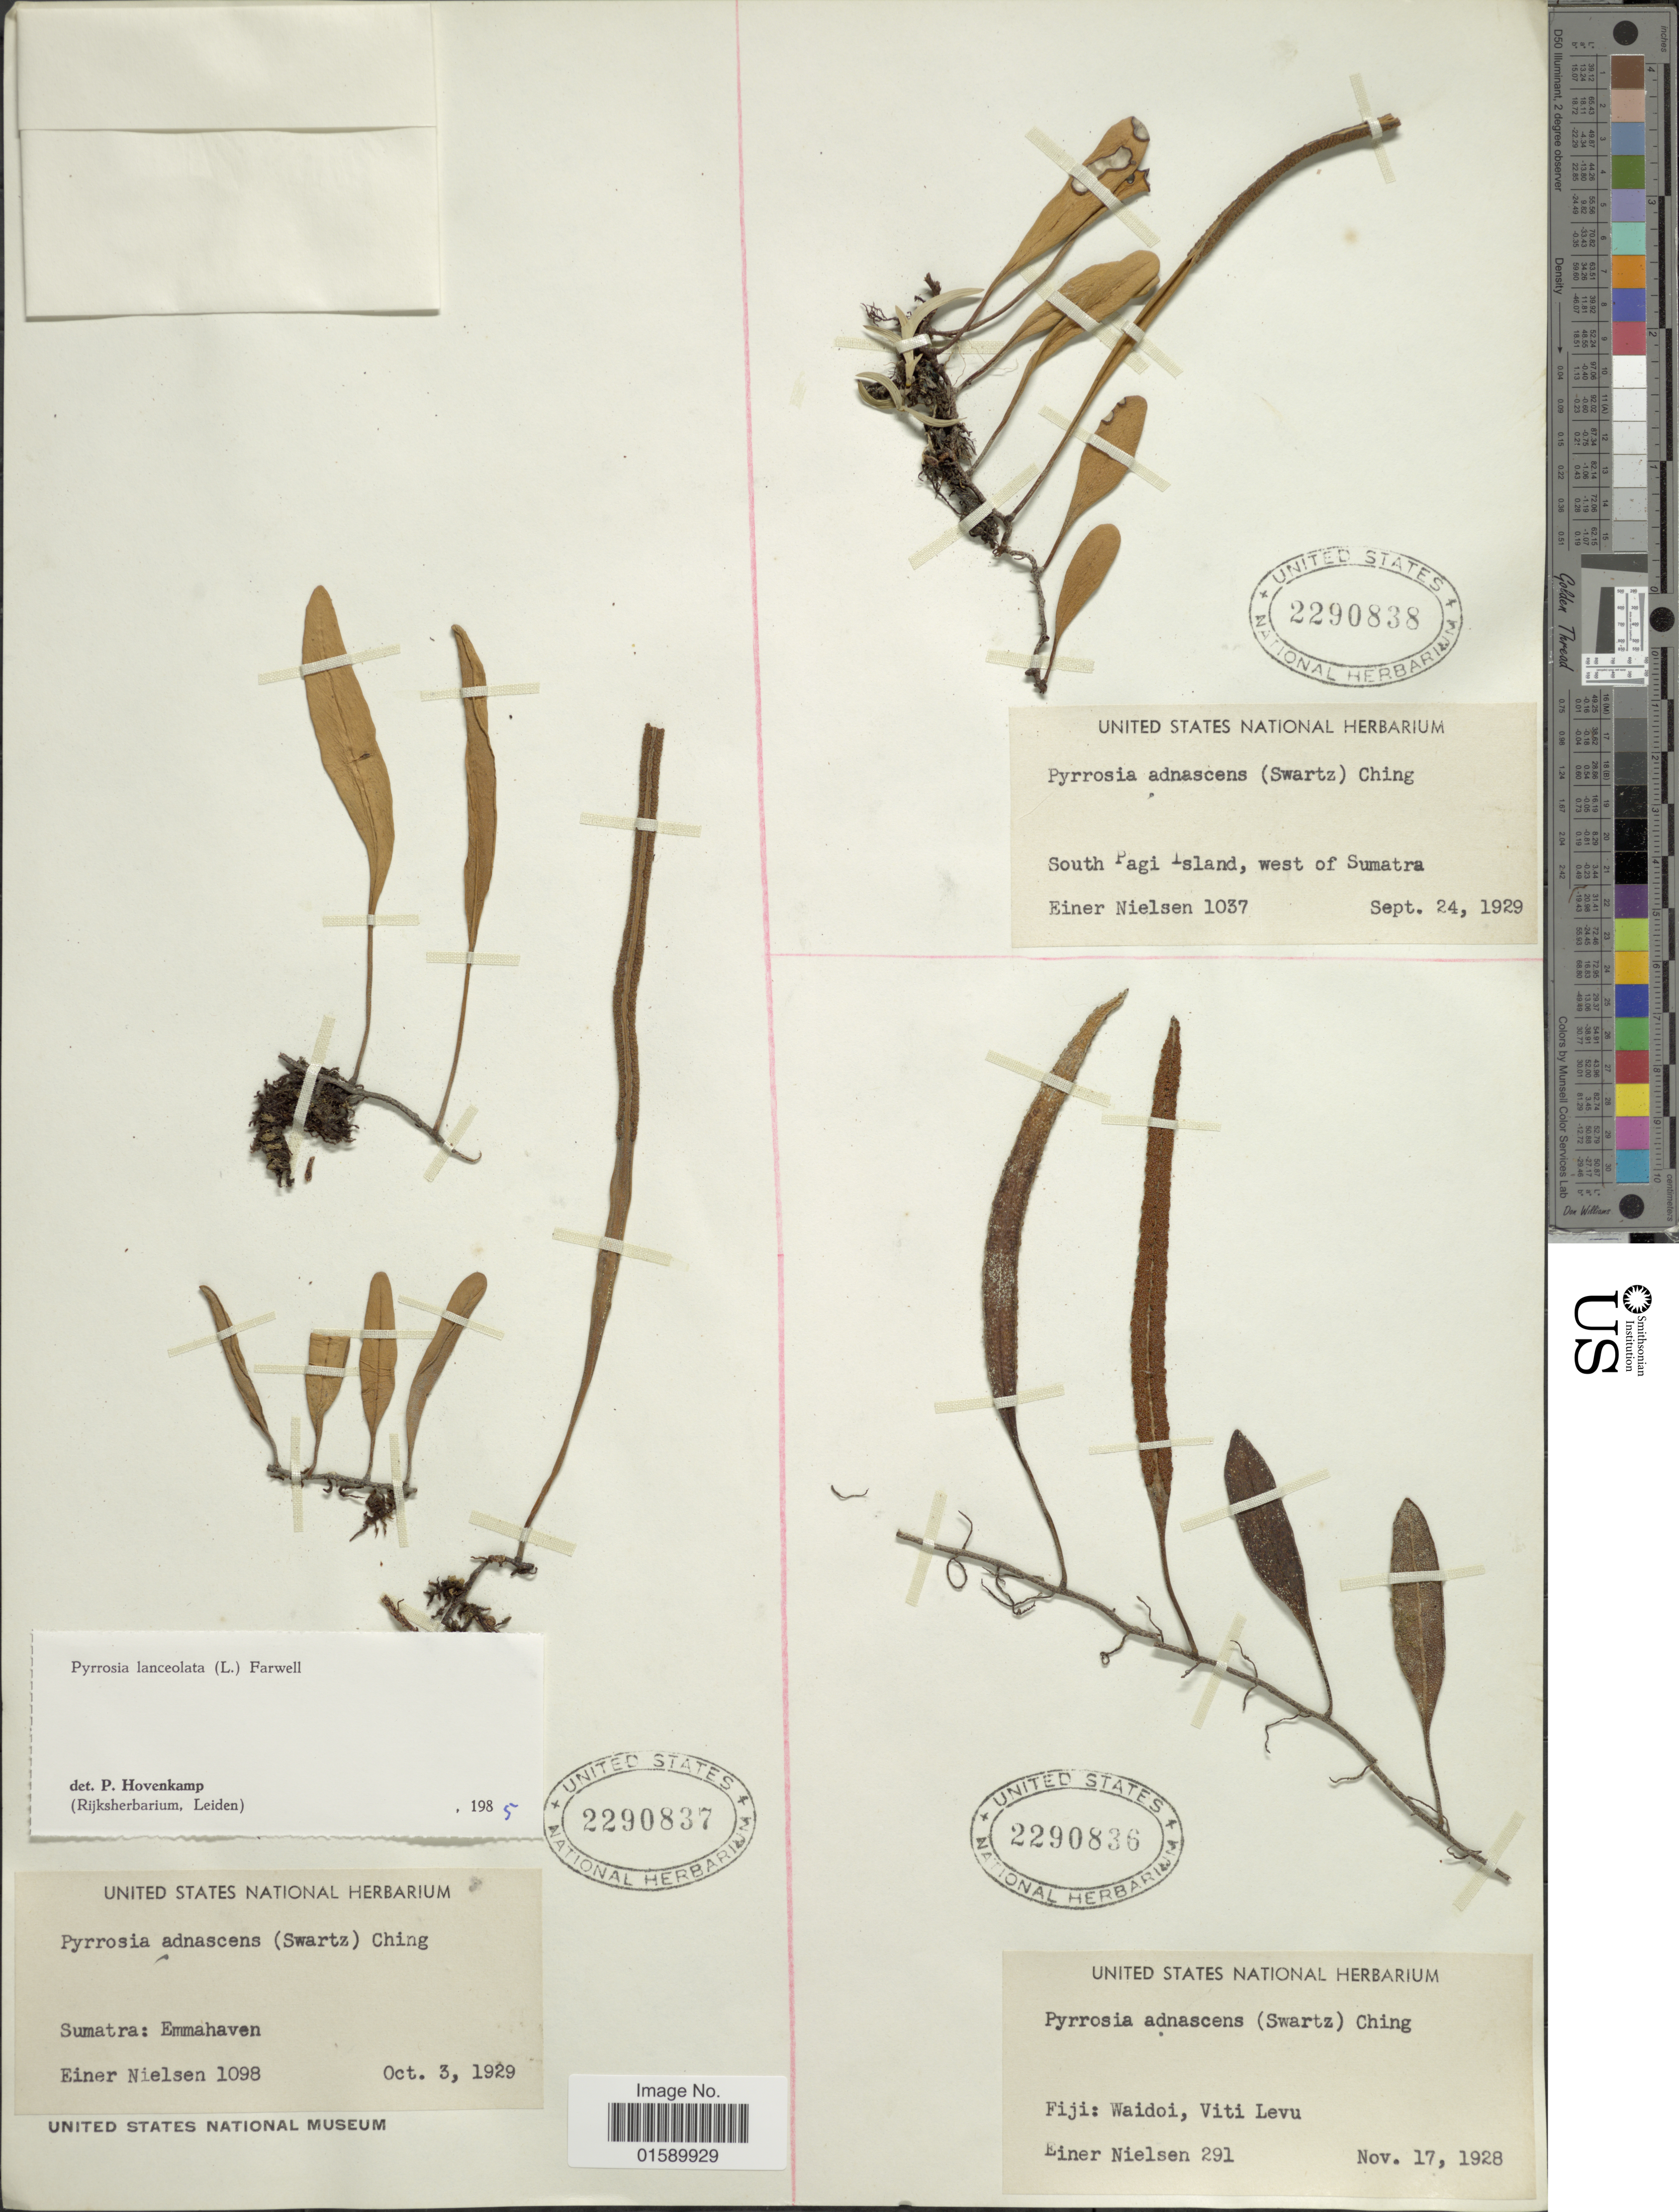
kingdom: Plantae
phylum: Tracheophyta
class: Polypodiopsida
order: Polypodiales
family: Polypodiaceae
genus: Pyrrosia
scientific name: Pyrrosia lanceolata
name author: (L.) Farw.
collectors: E. Nielsen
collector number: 1037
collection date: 1929-09-24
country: Indonesia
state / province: Sumatra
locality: South Pagi Island, west of Sumatra.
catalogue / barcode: US 2290838-3